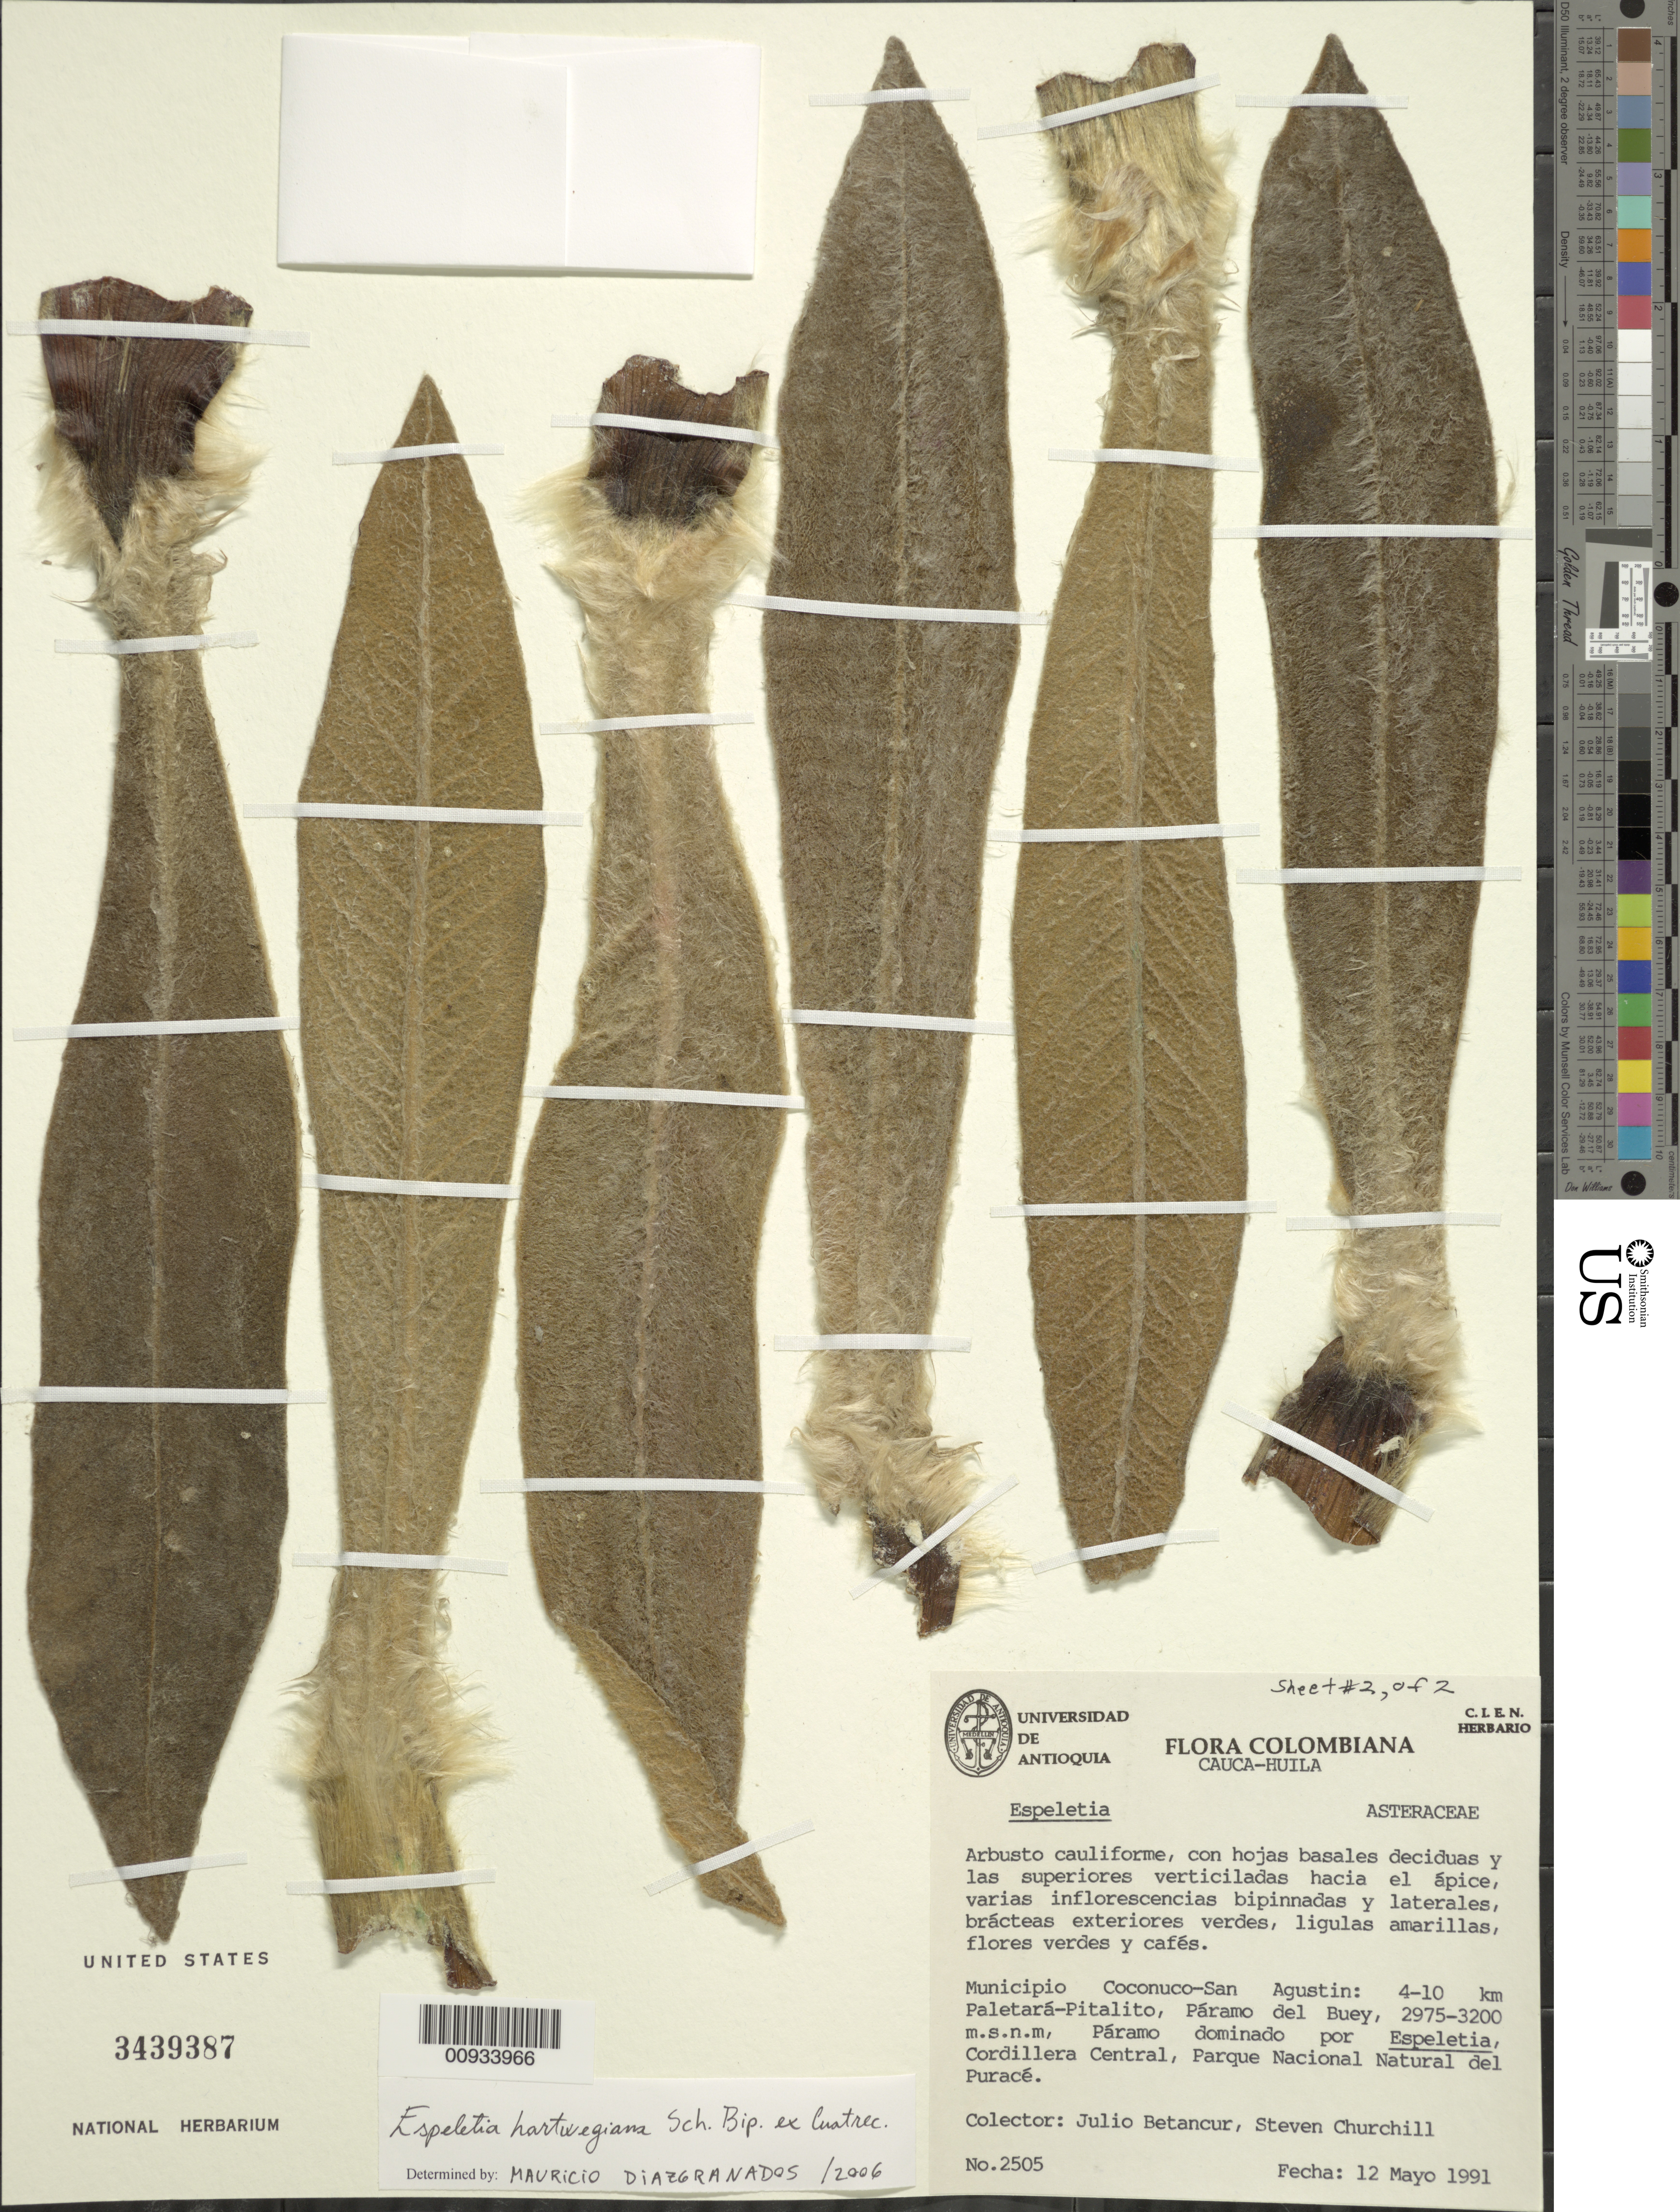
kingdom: Plantae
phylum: Tracheophyta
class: Magnoliopsida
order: Asterales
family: Asteraceae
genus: Espeletia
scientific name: Espeletia hartwegiana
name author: Sch. Bip. ex Cuatrec.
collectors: J. Betancur & S. Churchill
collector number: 2505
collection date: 1991-05-12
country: Colombia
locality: Cauca-Huila, Municipio Coconuco-San Agustin: 4-10 km Paletara-Pitalito, Paramo del Buey.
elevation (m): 2975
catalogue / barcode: US 3439387